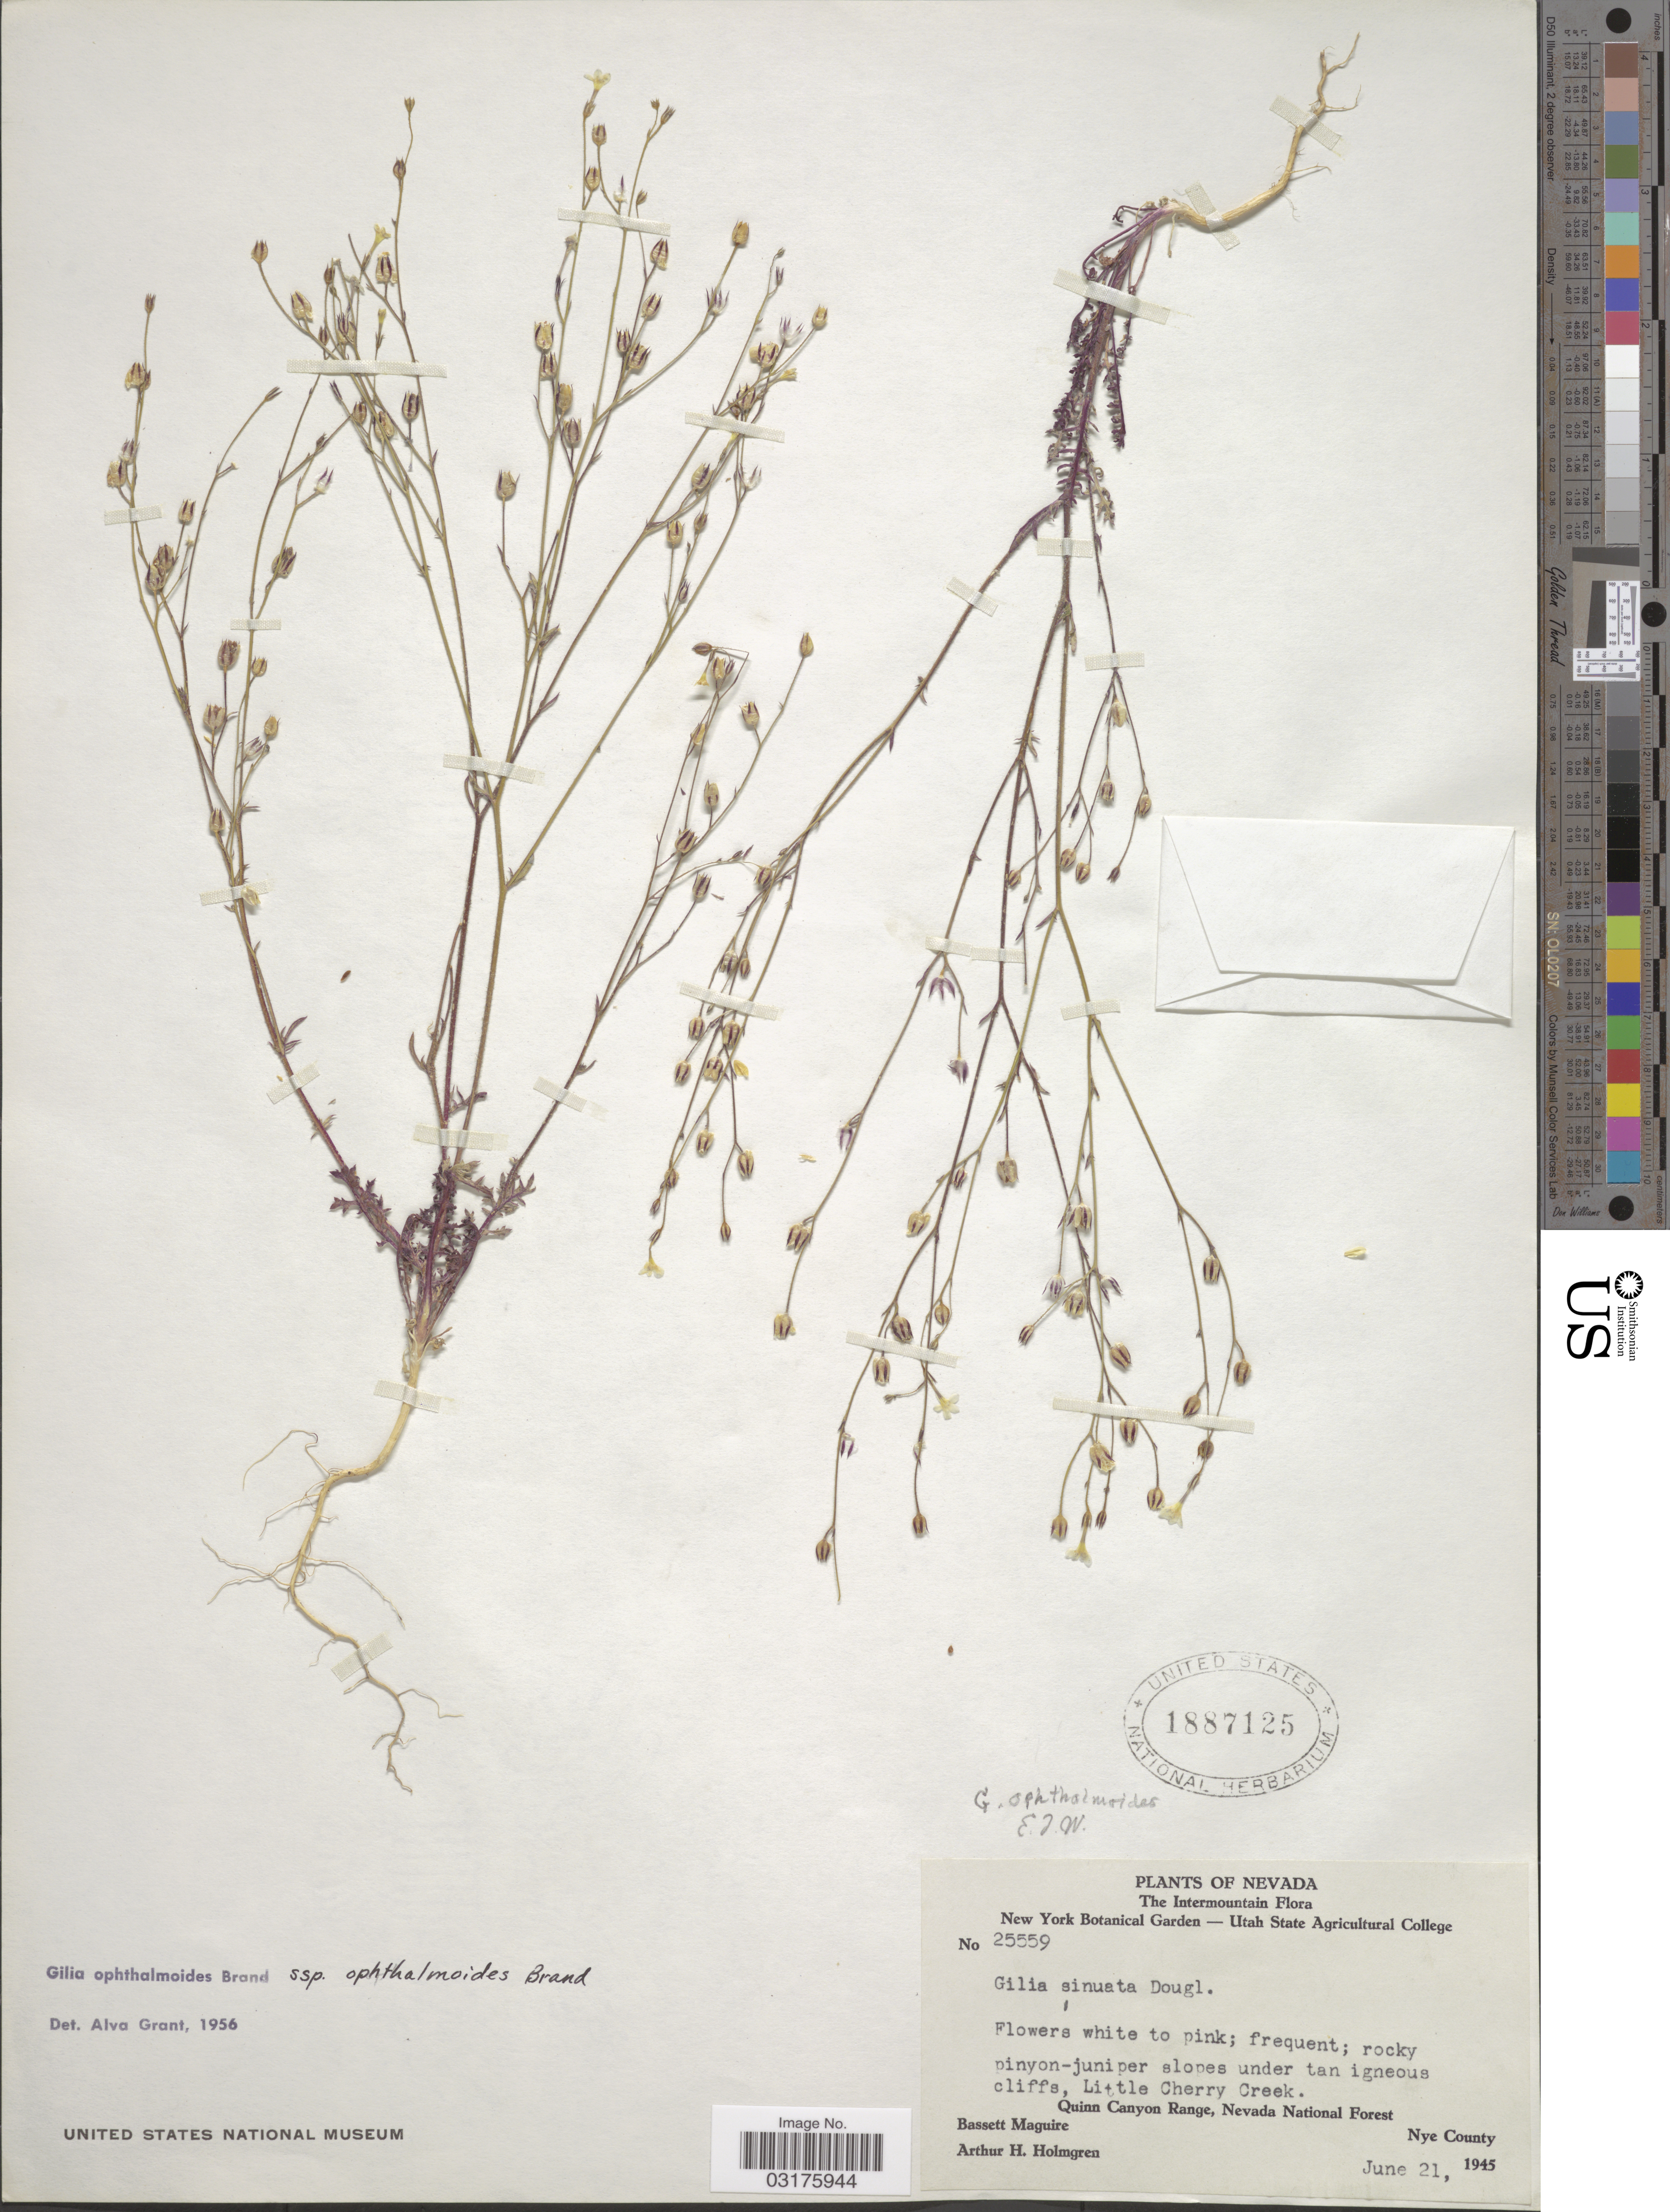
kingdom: Plantae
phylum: Tracheophyta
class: Magnoliopsida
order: Ericales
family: Polemoniaceae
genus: Gilia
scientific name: Gilia ophthalmoides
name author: Brand in Engl.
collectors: B. Maguire & A. H. Holmgren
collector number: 25559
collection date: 1945-06-21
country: United States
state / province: Nevada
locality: The Intermountain, Little Cherry Creek. Quinn Canyon Range, Nevada National Forest, Nye County.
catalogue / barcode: US 1887125